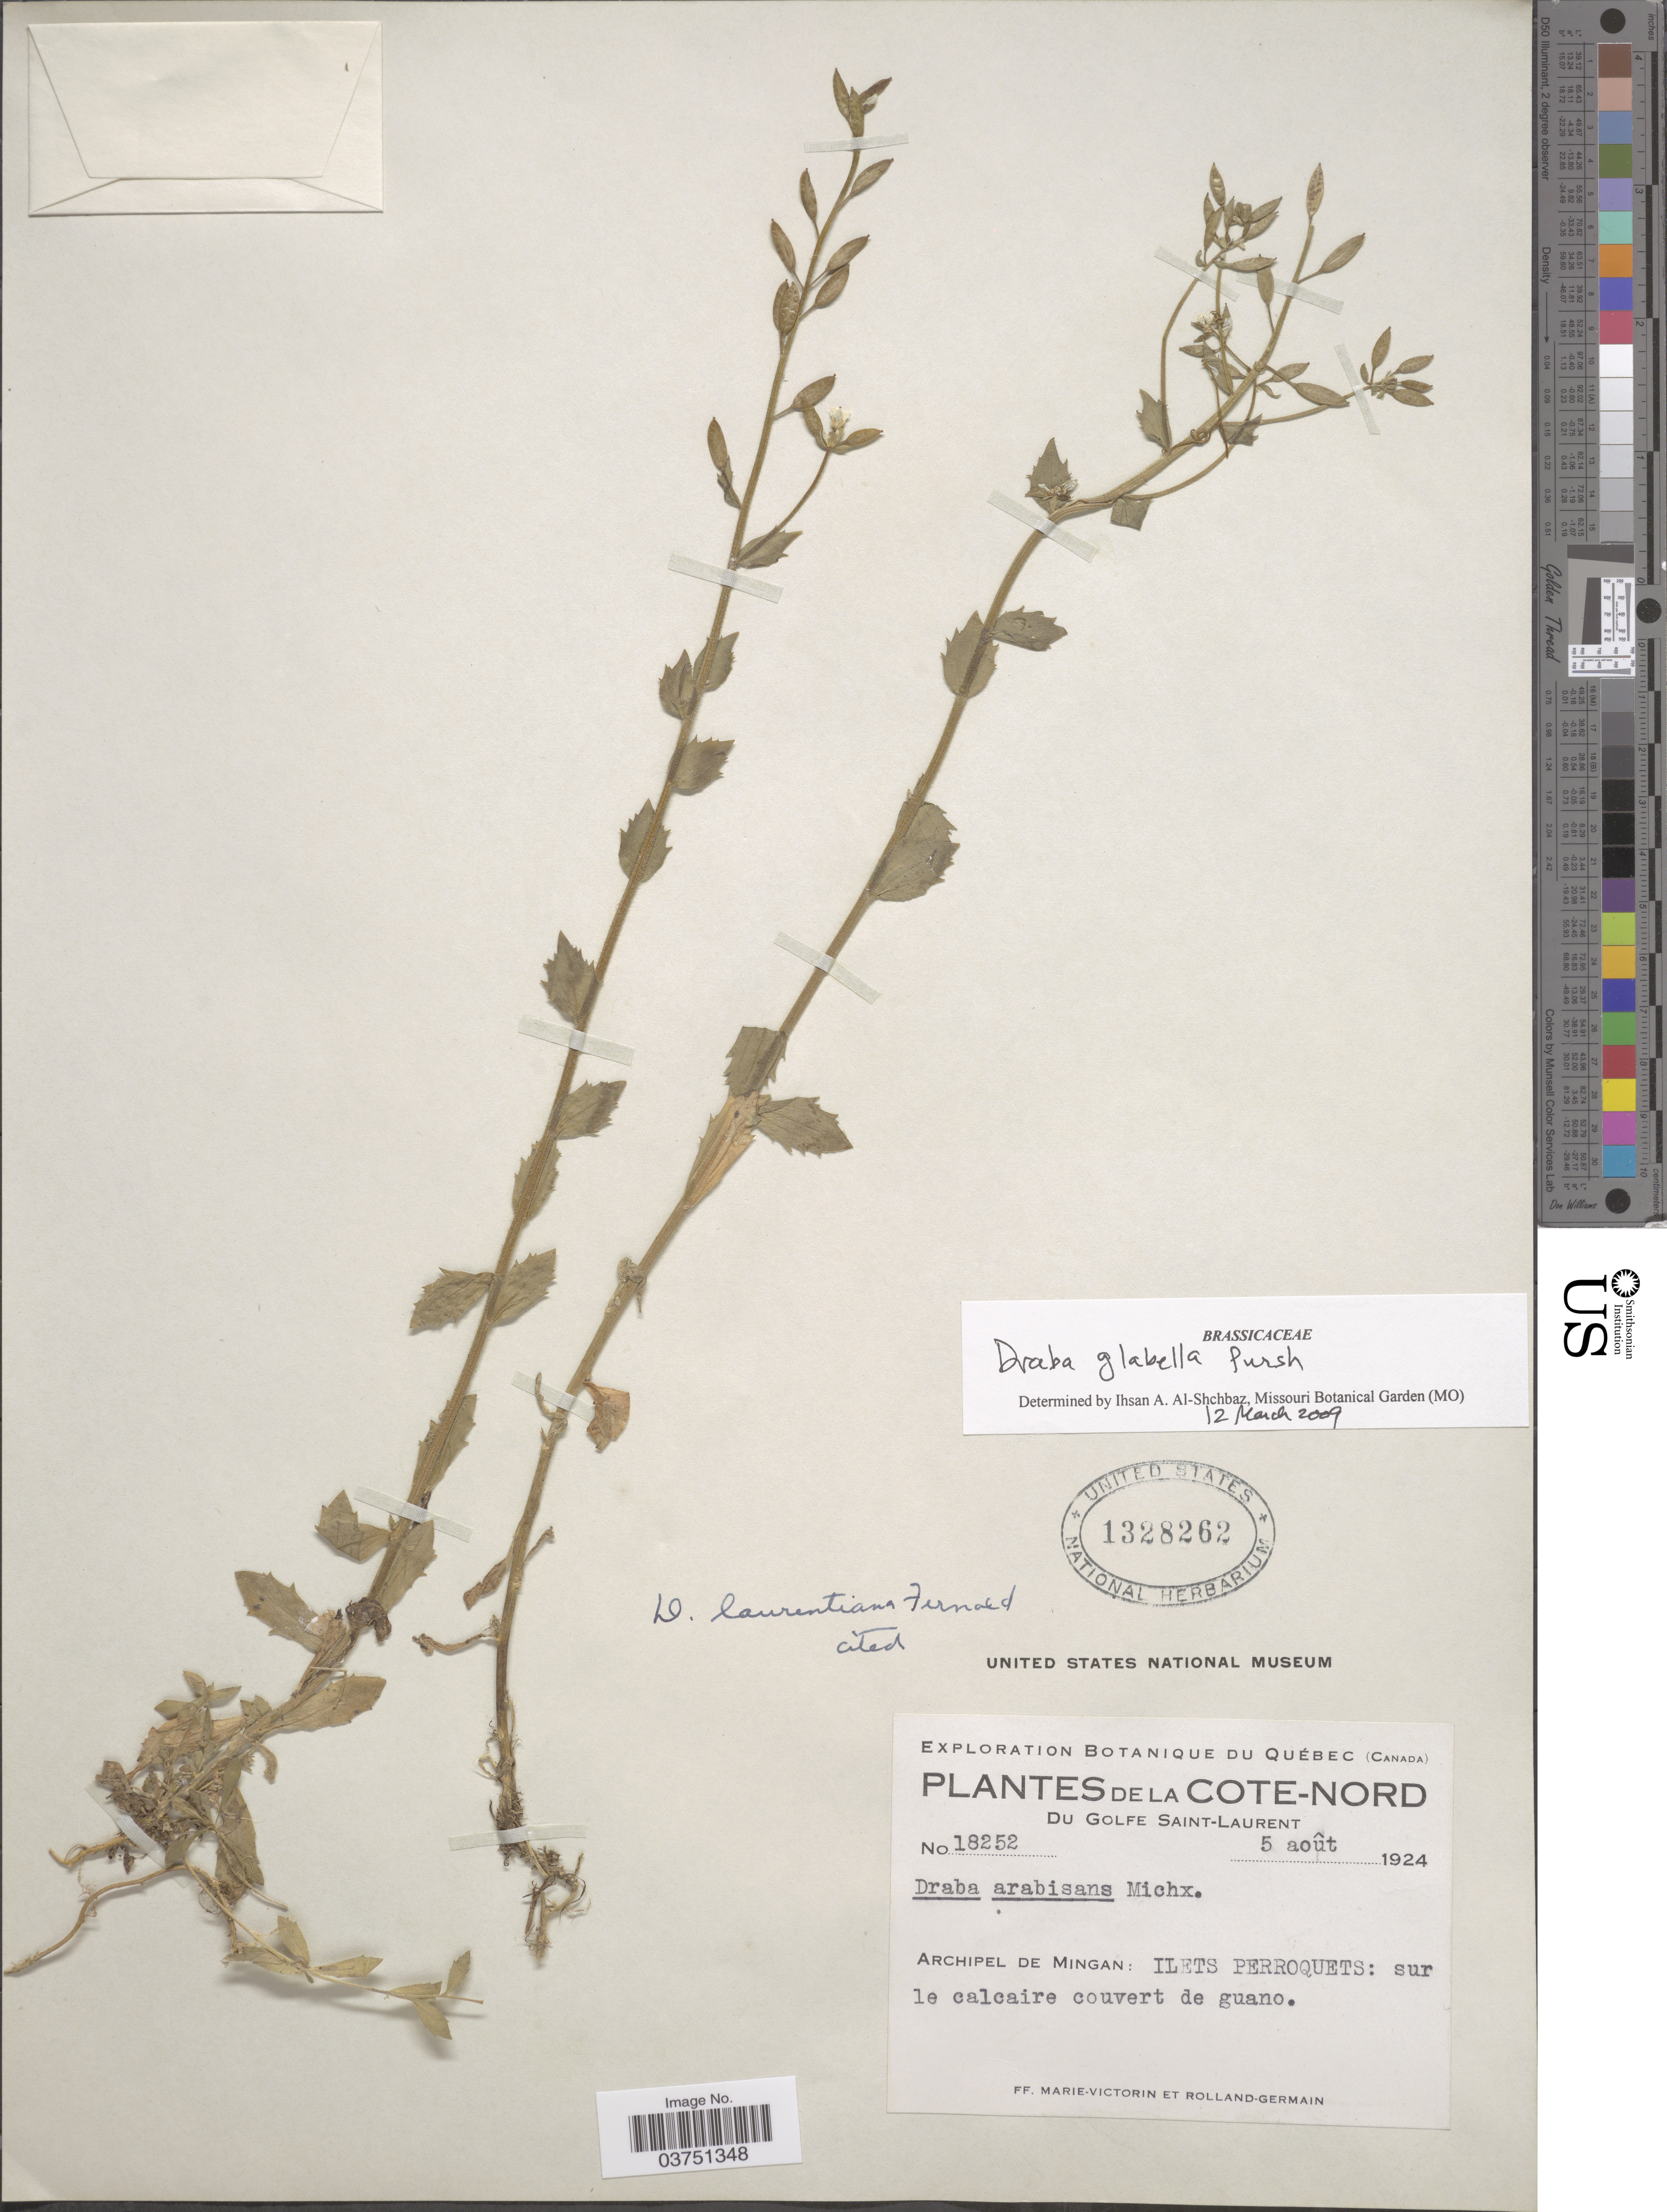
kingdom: Plantae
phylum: Tracheophyta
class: Magnoliopsida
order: Brassicales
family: Brassicaceae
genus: Draba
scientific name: Draba glabella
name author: Pursh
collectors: F. Marie-Victorin & Rolland-Germain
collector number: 18252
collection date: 1924-08-05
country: Canada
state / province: Quebec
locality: La Cote-Nord du Golfe Saint-Laurent. Archipel De Mingan: Ilets Perroquets.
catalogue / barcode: US 1328262